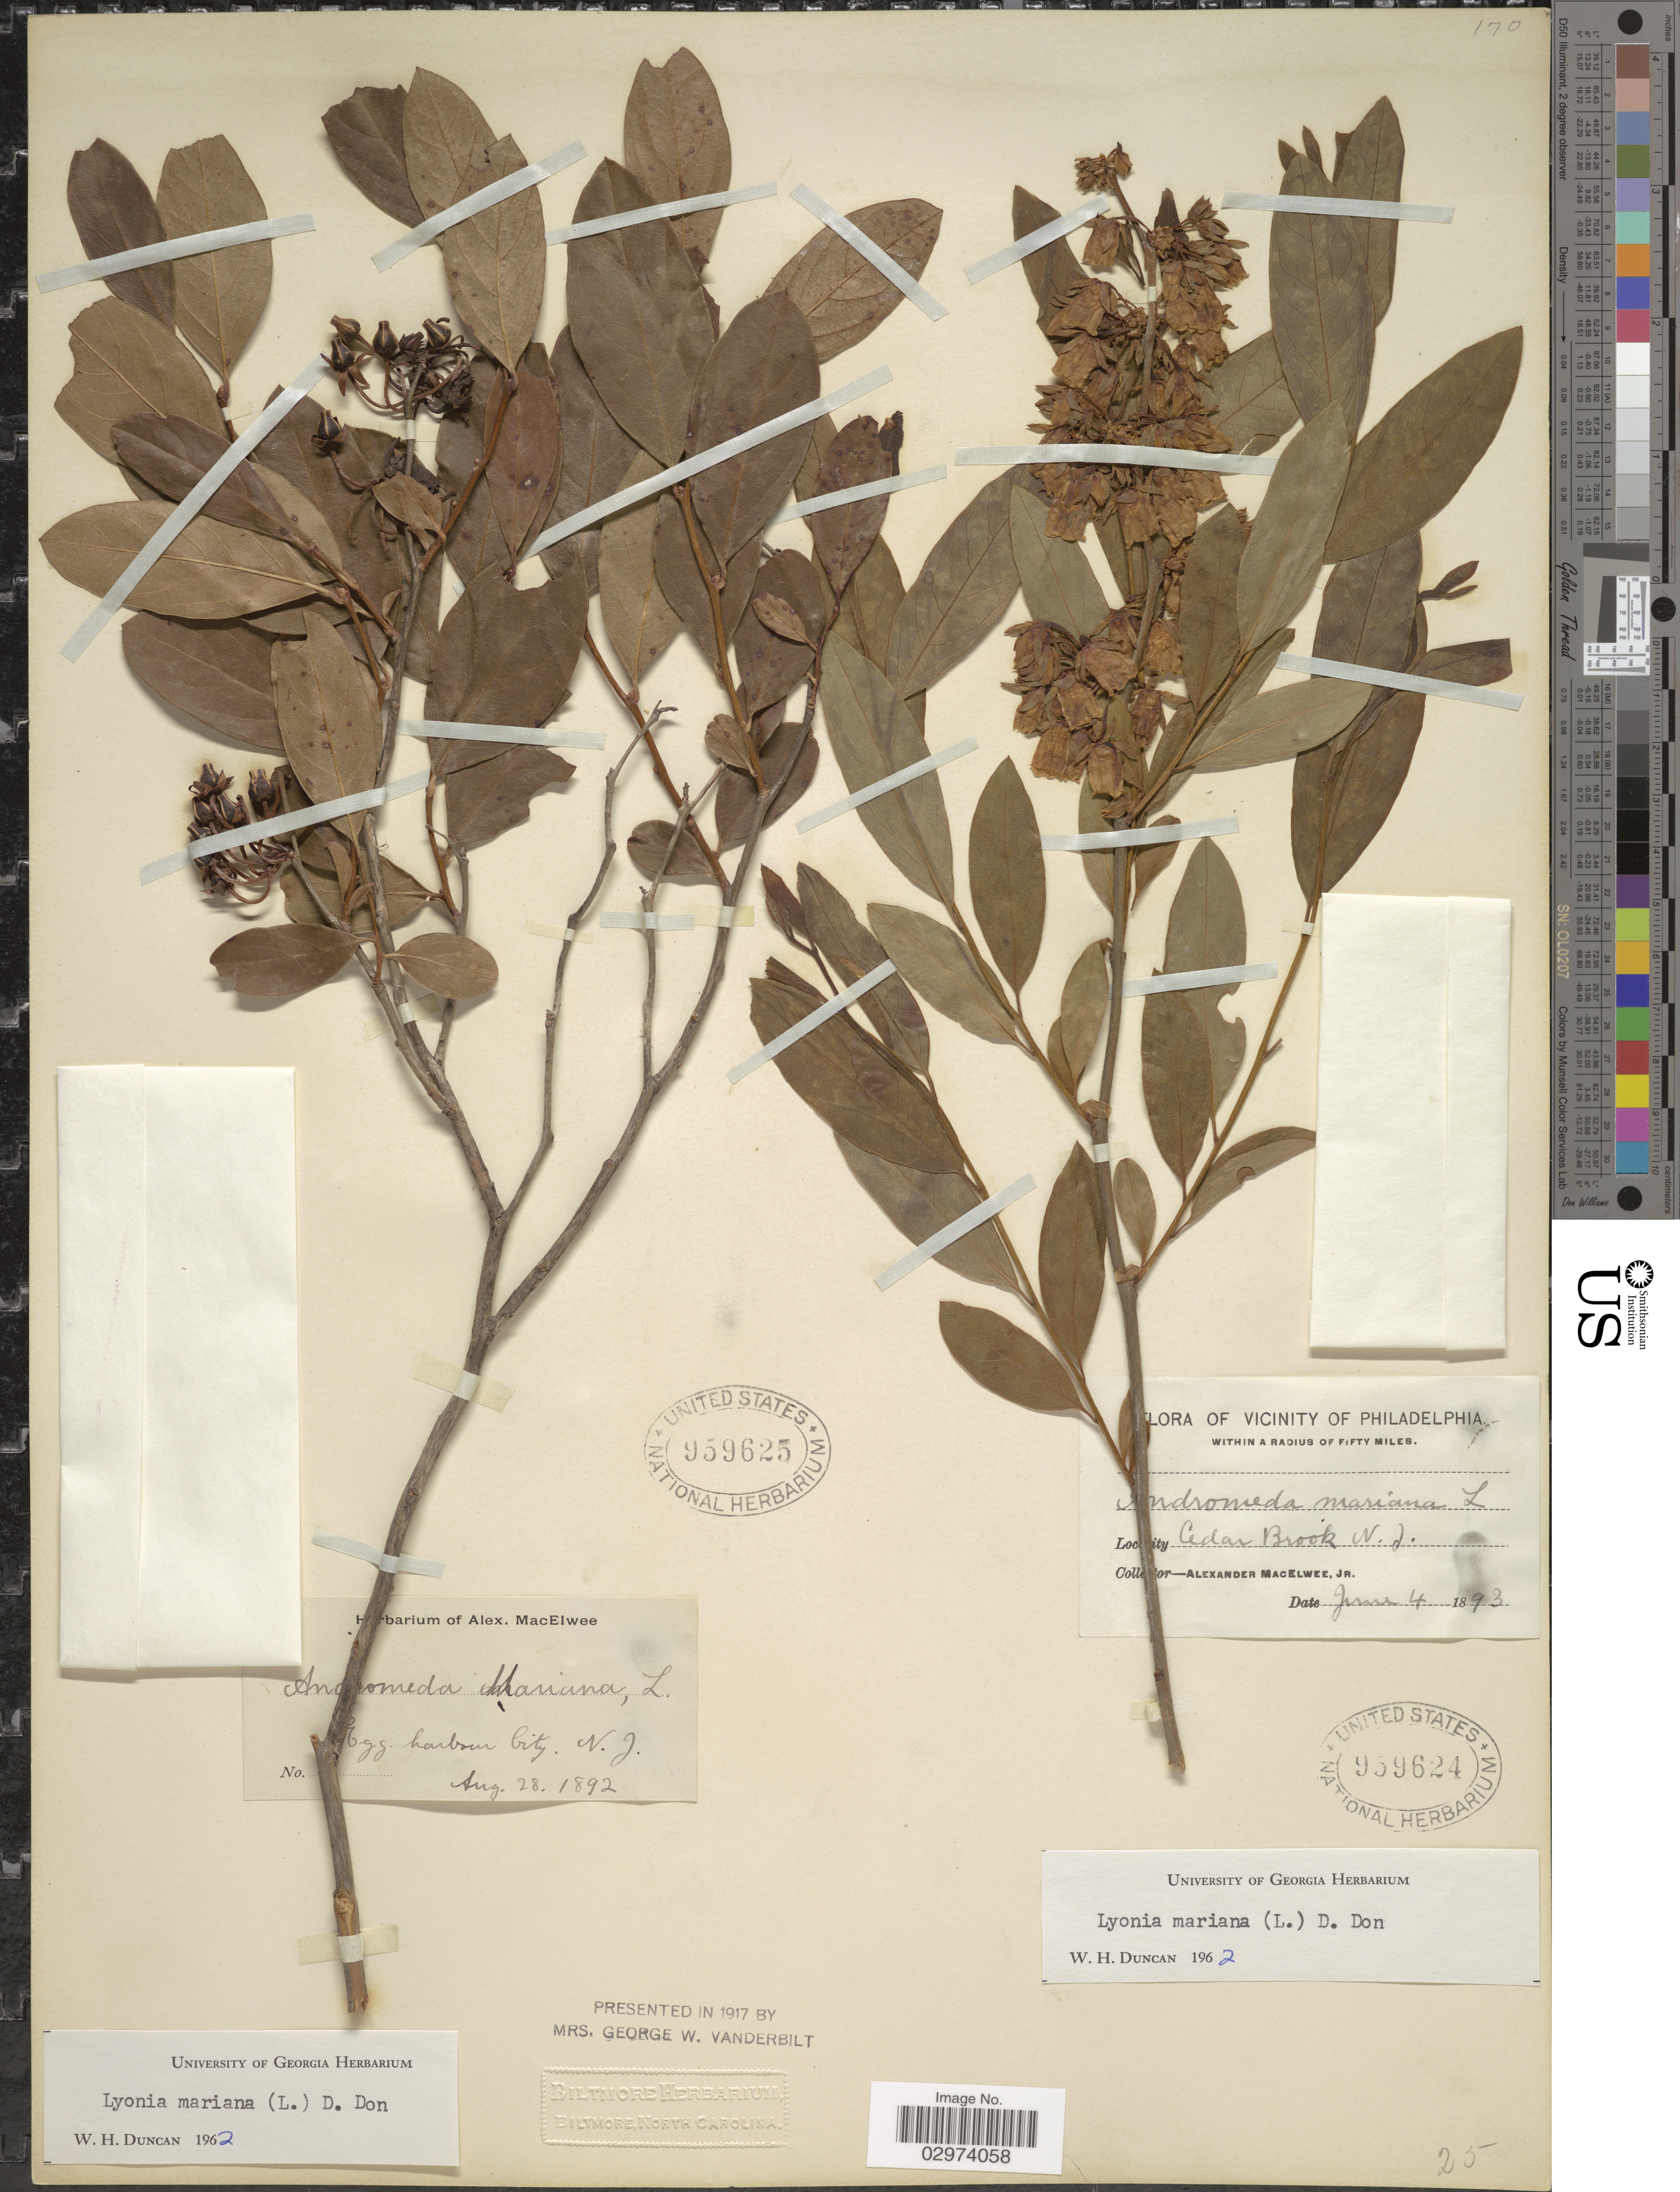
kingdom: Plantae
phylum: Tracheophyta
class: Magnoliopsida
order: Ericales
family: Ericaceae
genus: Lyonia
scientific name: Lyonia mariana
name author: (L.) D. Don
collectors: A. MacElwee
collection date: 1893-06-04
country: United States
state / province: New Jersey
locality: Vicinity of Philadelphia. Cedar Brook N.J.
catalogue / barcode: US 959624